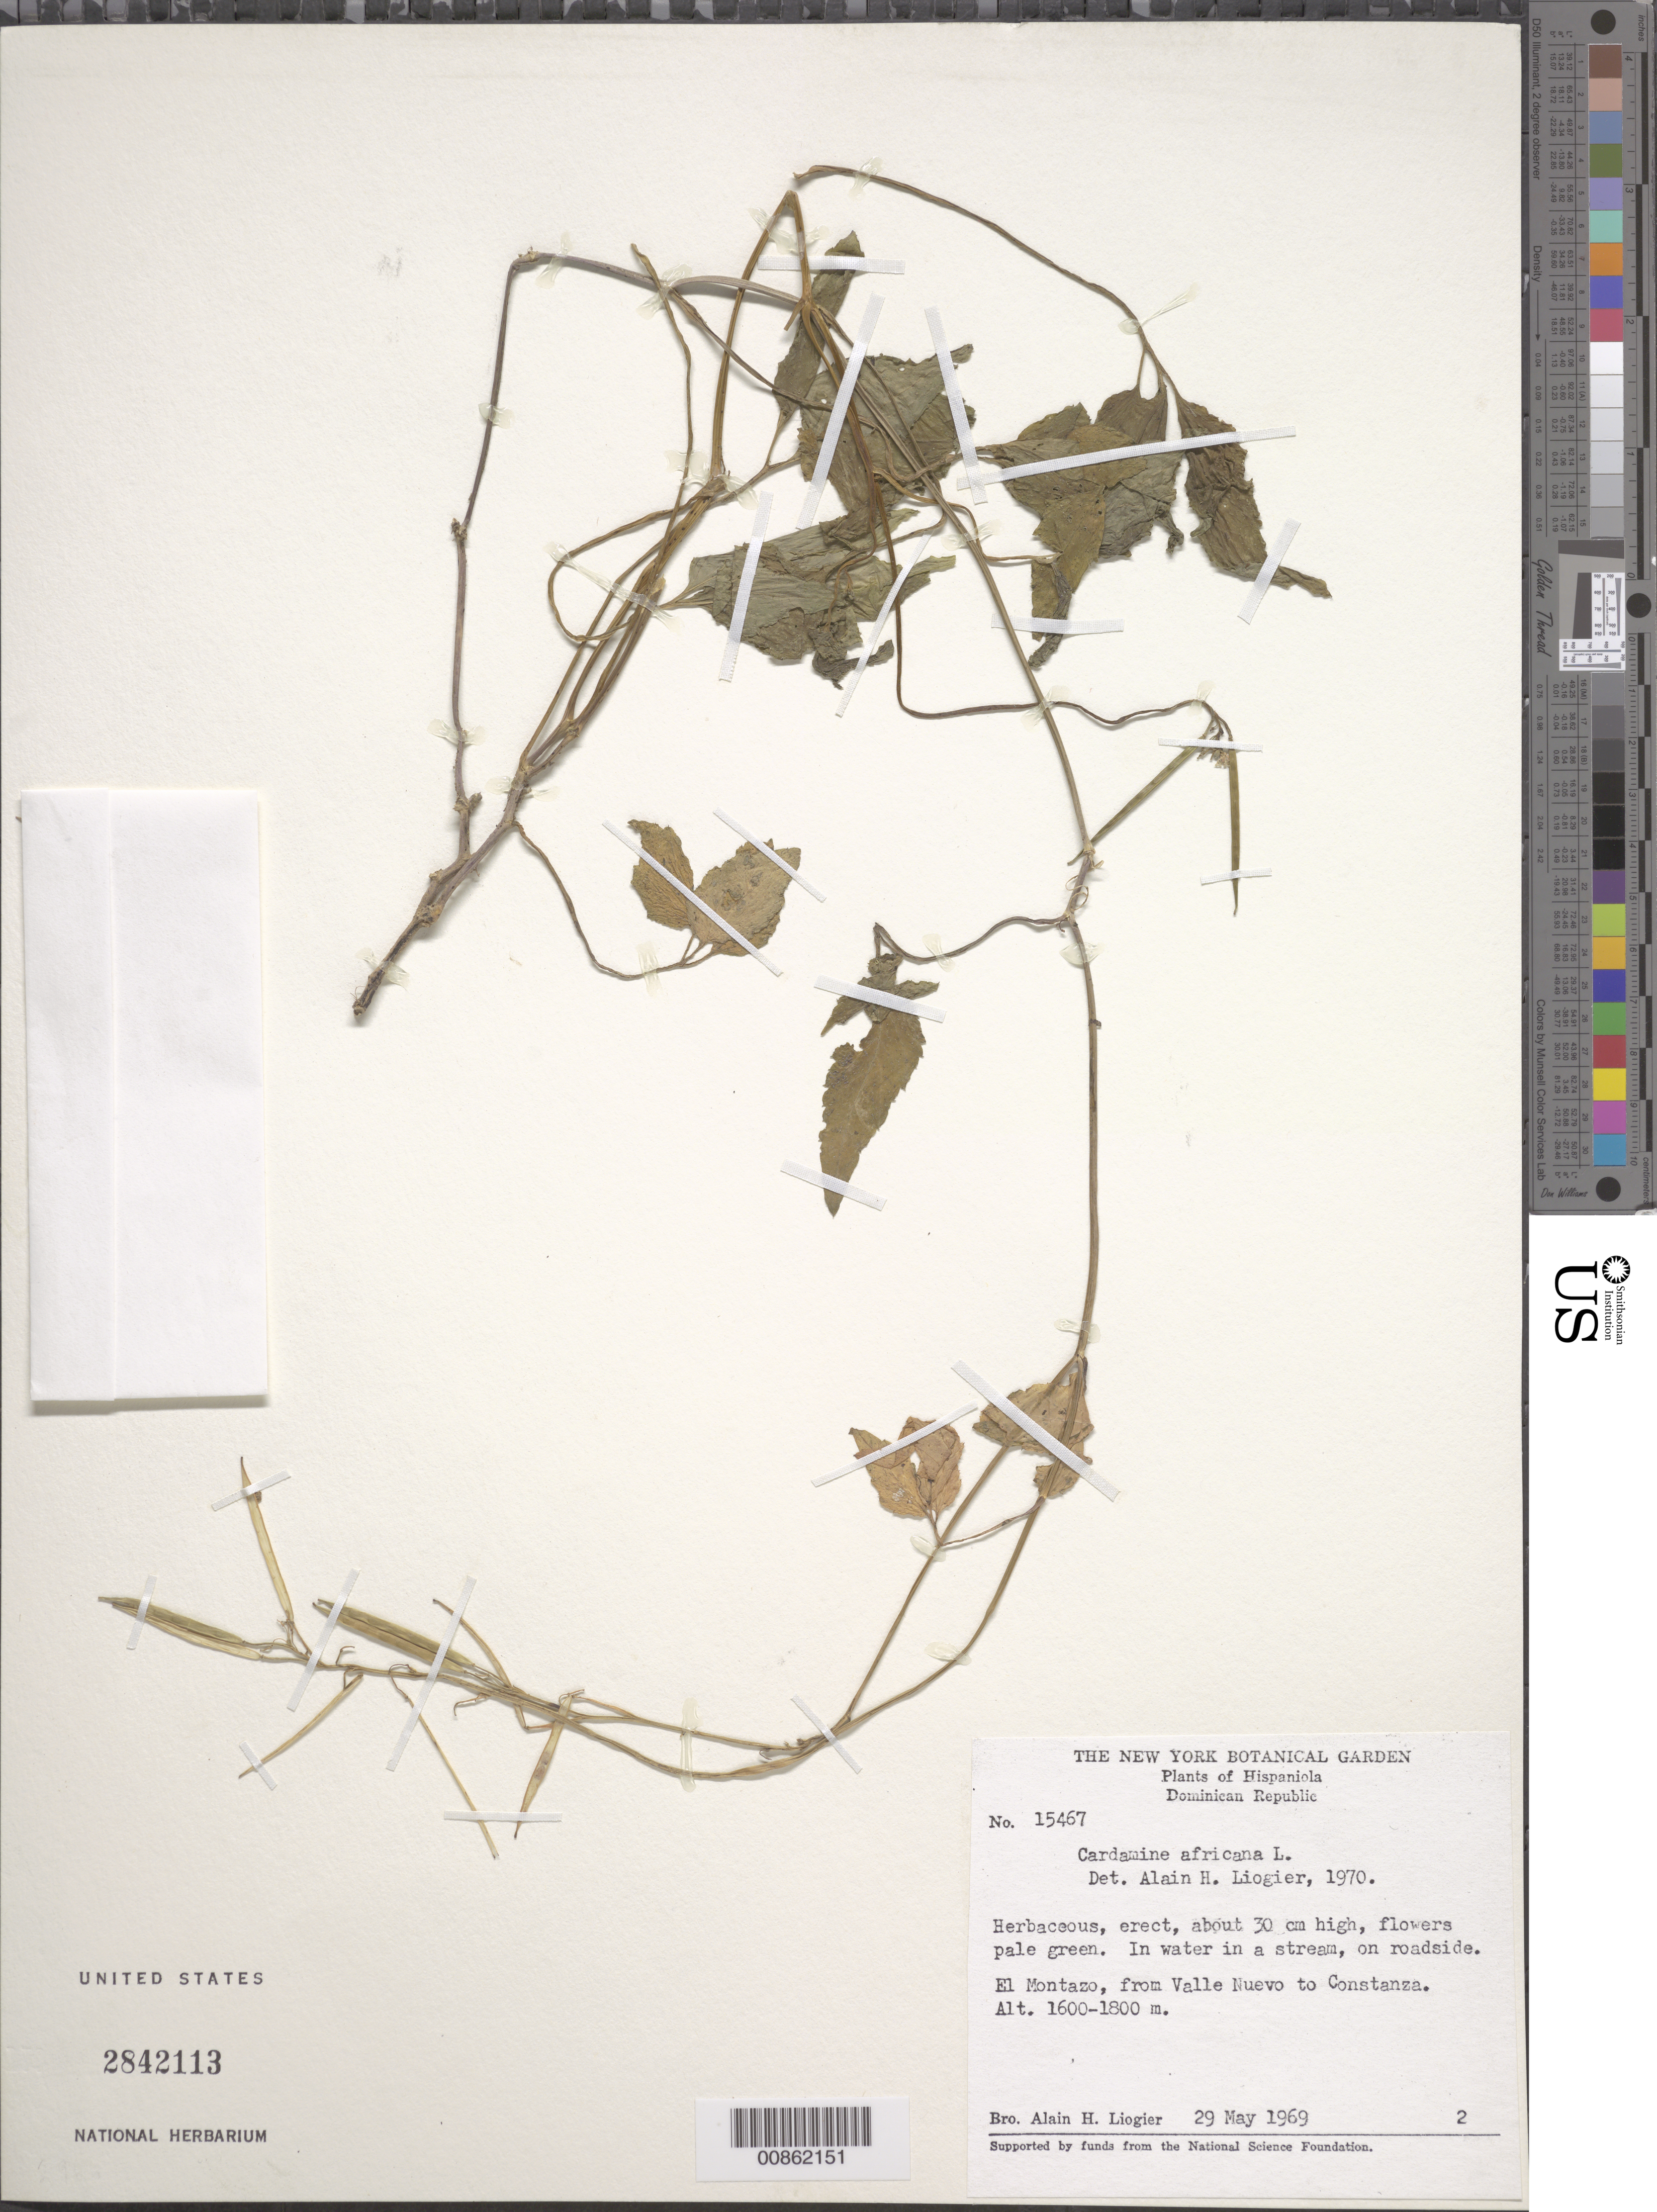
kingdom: Plantae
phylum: Tracheophyta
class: Magnoliopsida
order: Brassicales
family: Brassicaceae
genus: Cardamine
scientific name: Cardamine africana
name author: L.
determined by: Liogier, Alain H.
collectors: A. H. Liogier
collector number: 15467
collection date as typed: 29 May 1969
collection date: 1969-05-29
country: Dominican Republic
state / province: La Vega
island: Hispaniola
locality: El Montazo, from Valle Nuevo to Constanza.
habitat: In water in a stream, on roadside.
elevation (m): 1600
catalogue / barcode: US 2842113